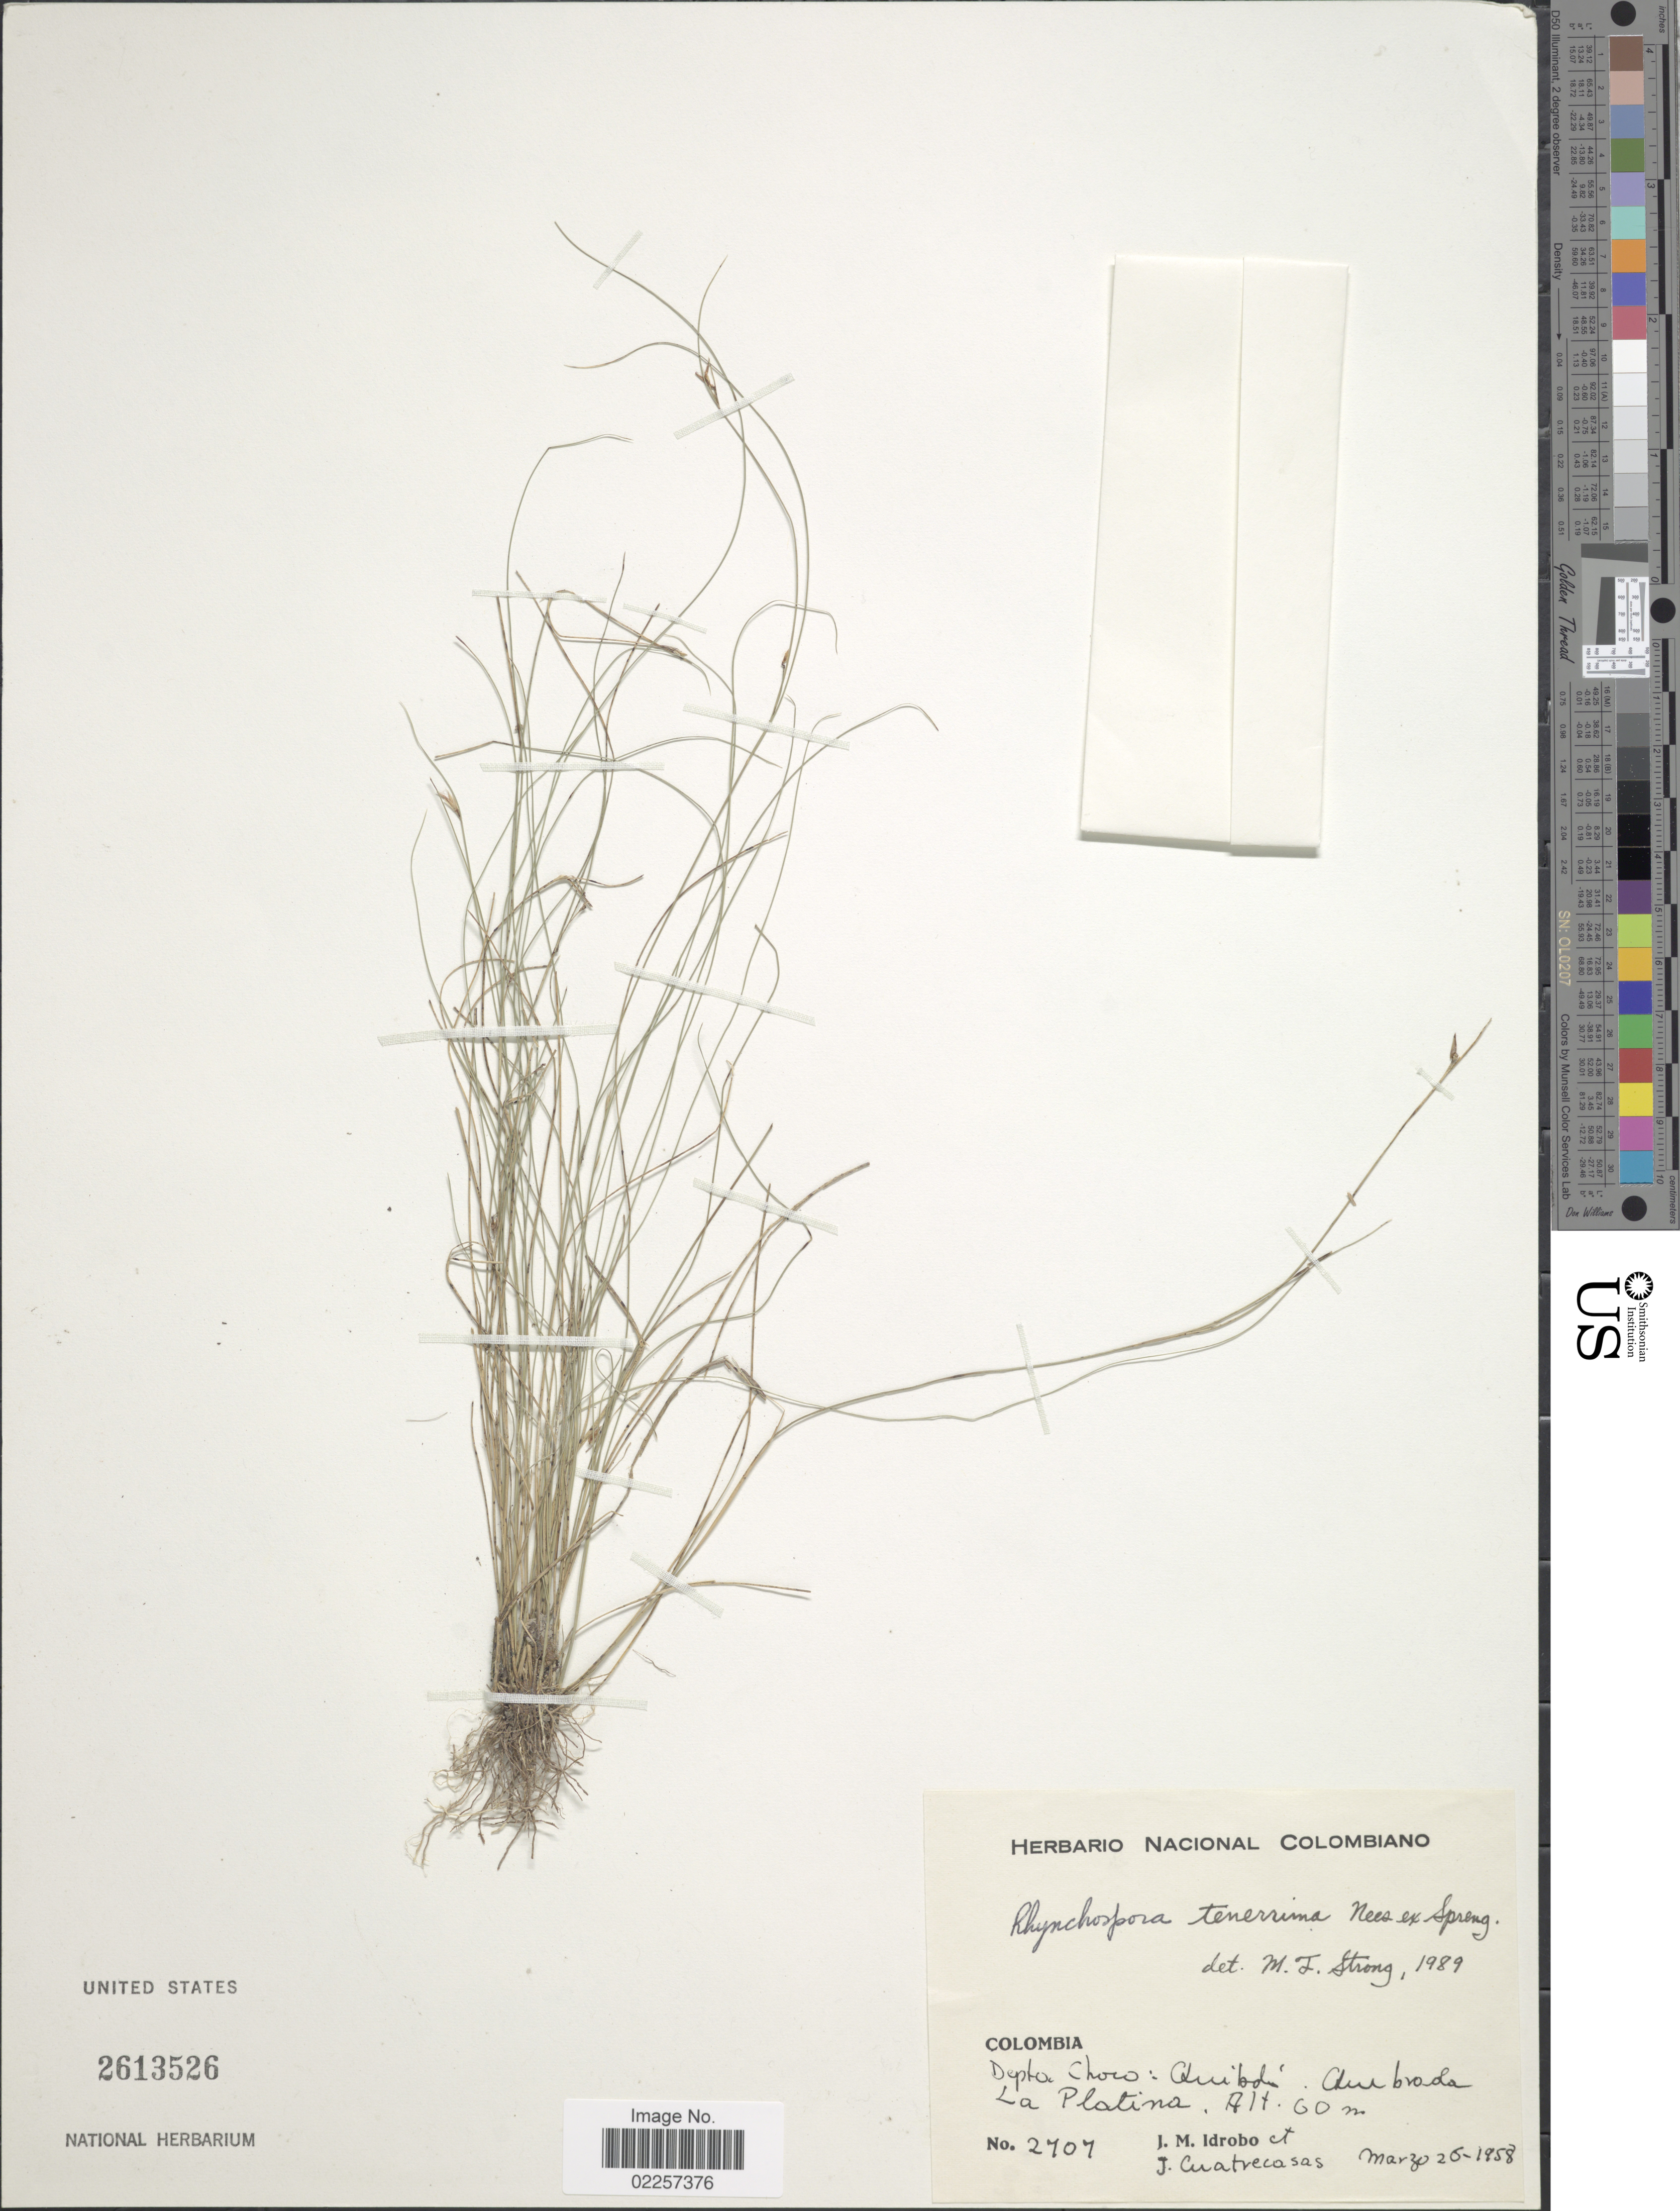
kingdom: Plantae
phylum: Tracheophyta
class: Liliopsida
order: Poales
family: Cyperaceae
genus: Rhynchospora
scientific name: Rhynchospora tenerrima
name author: Nees ex Spreng.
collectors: J. M. Idrobo & J. Cuatrecasas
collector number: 2707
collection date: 1958-03-26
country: Colombia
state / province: Chocó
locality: Quibdo, Quebrada, La Platina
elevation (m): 60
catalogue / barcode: US 2613526